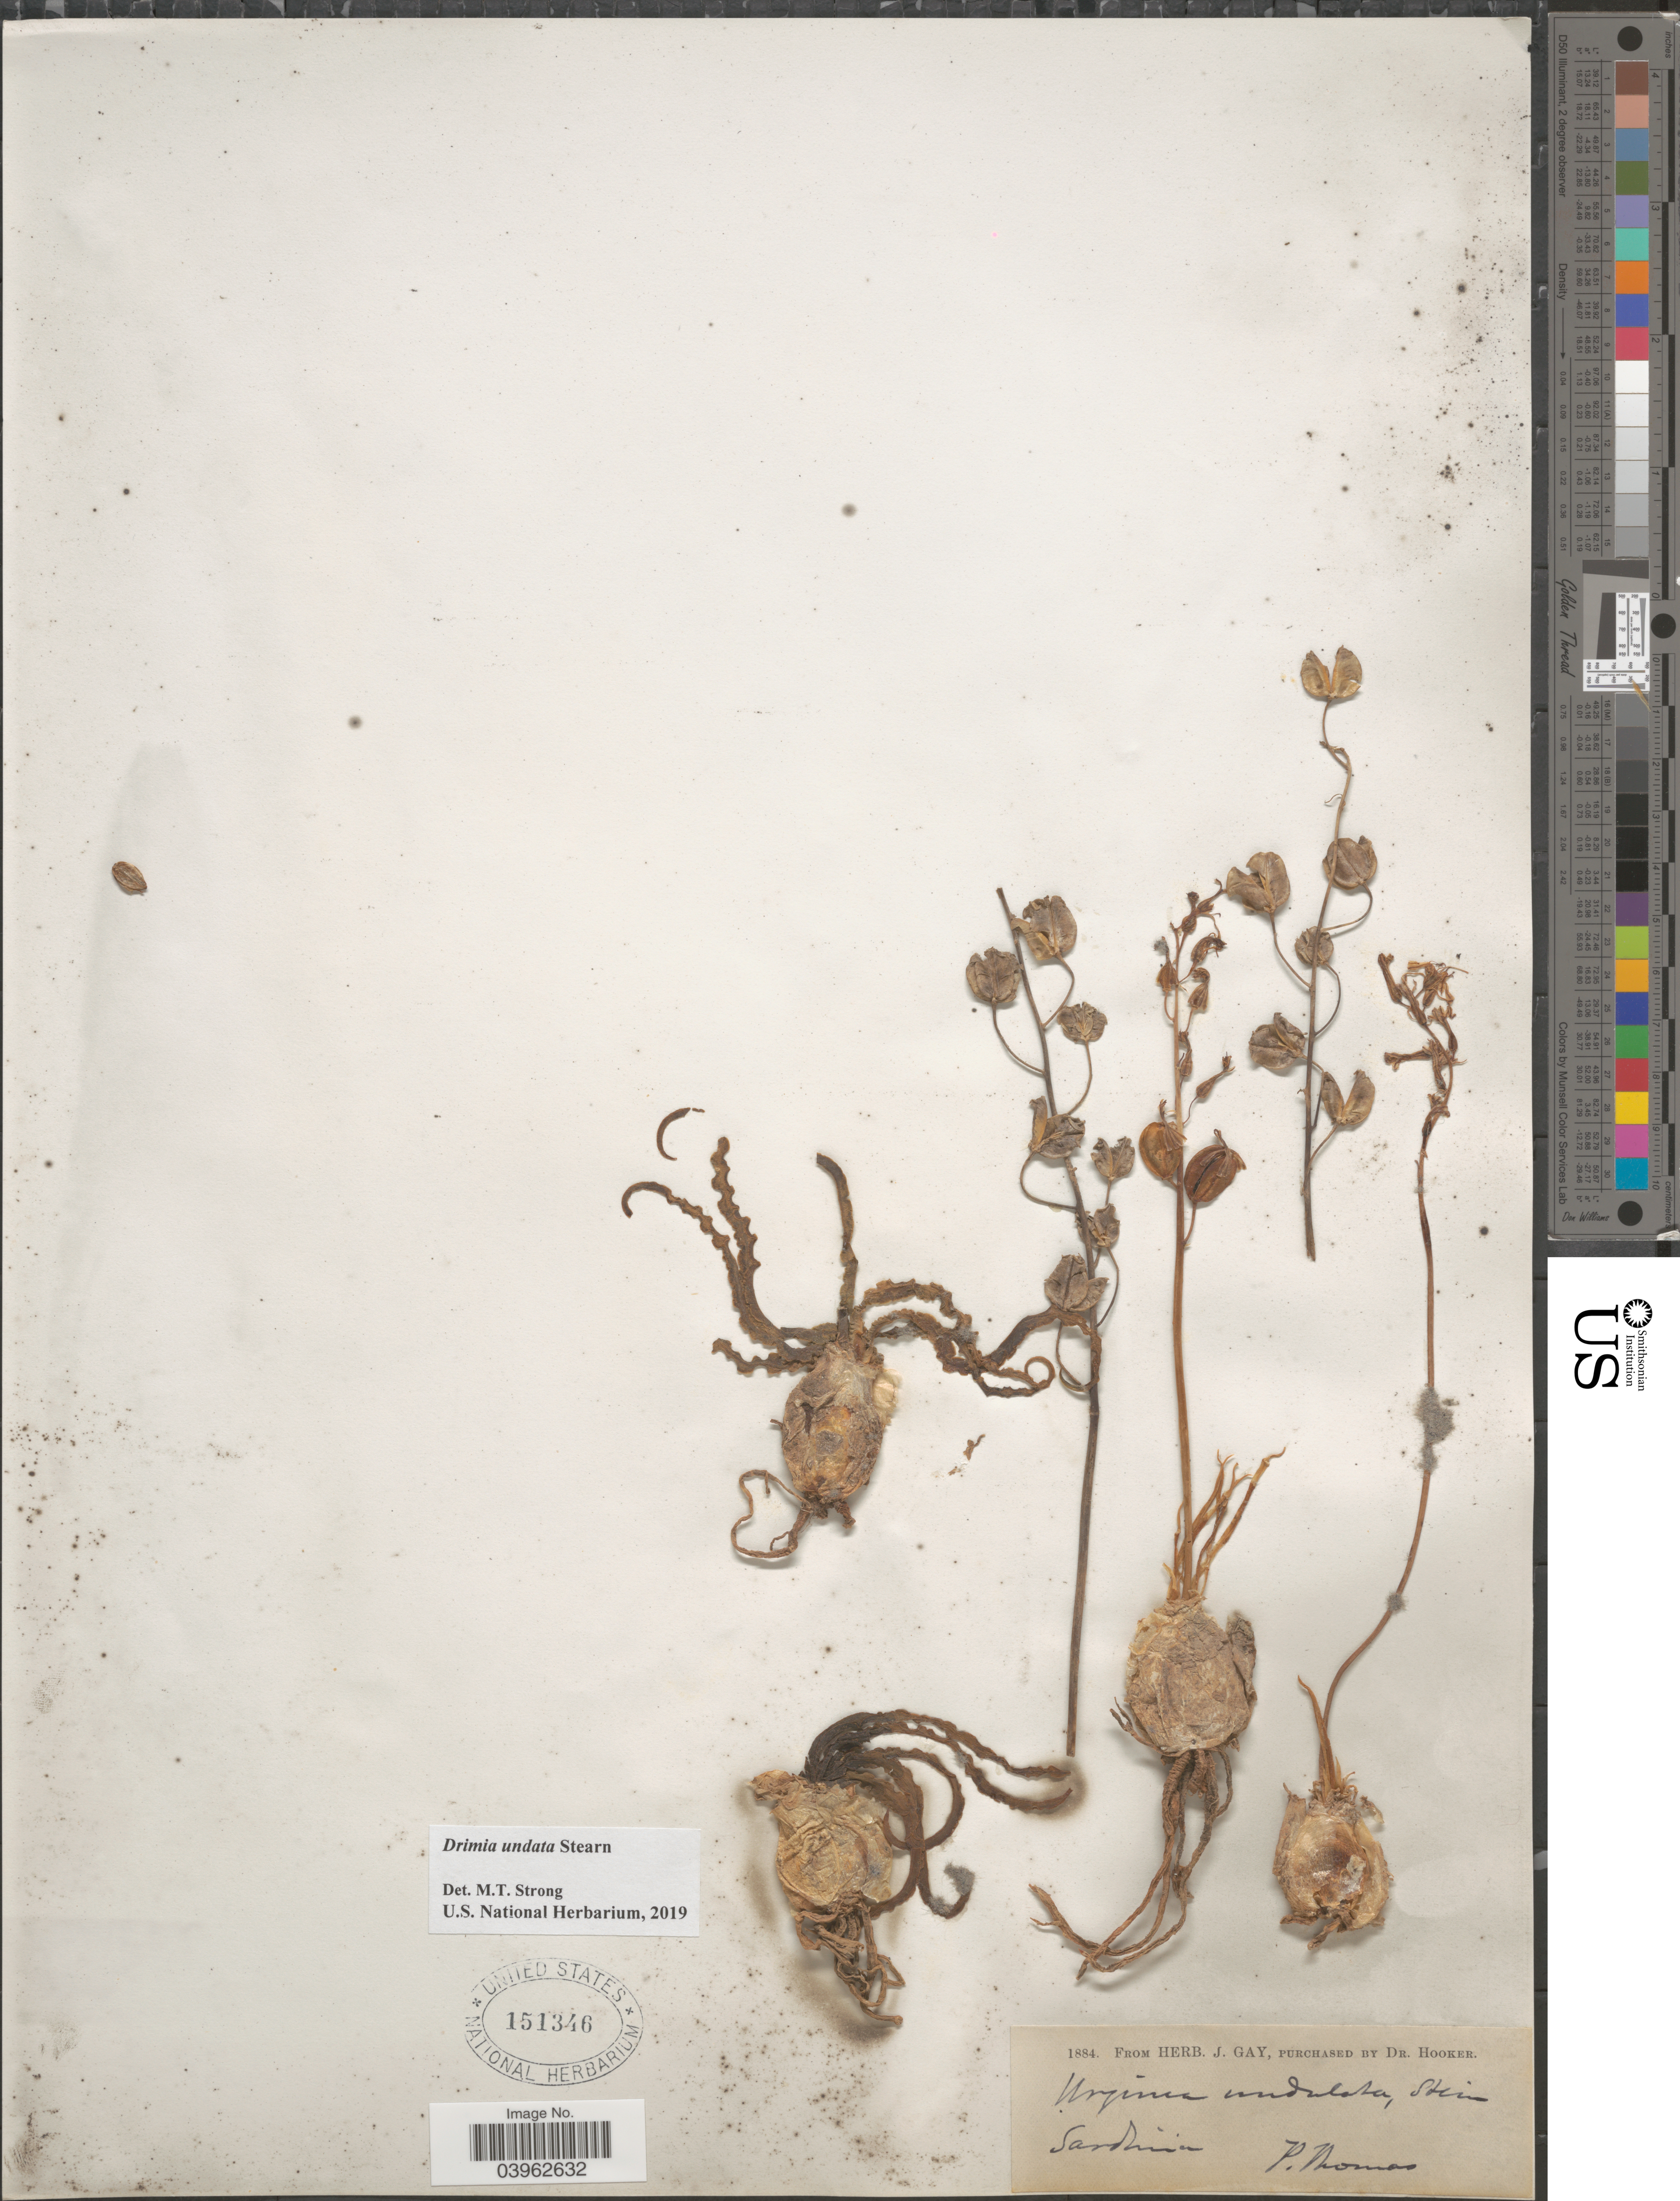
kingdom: Plantae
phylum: Tracheophyta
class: Liliopsida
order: Asparagales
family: Asparagaceae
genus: Drimia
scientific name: Drimia undata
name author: Stearn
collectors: P. Thomas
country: Italy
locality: Sardinia.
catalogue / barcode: US 151346